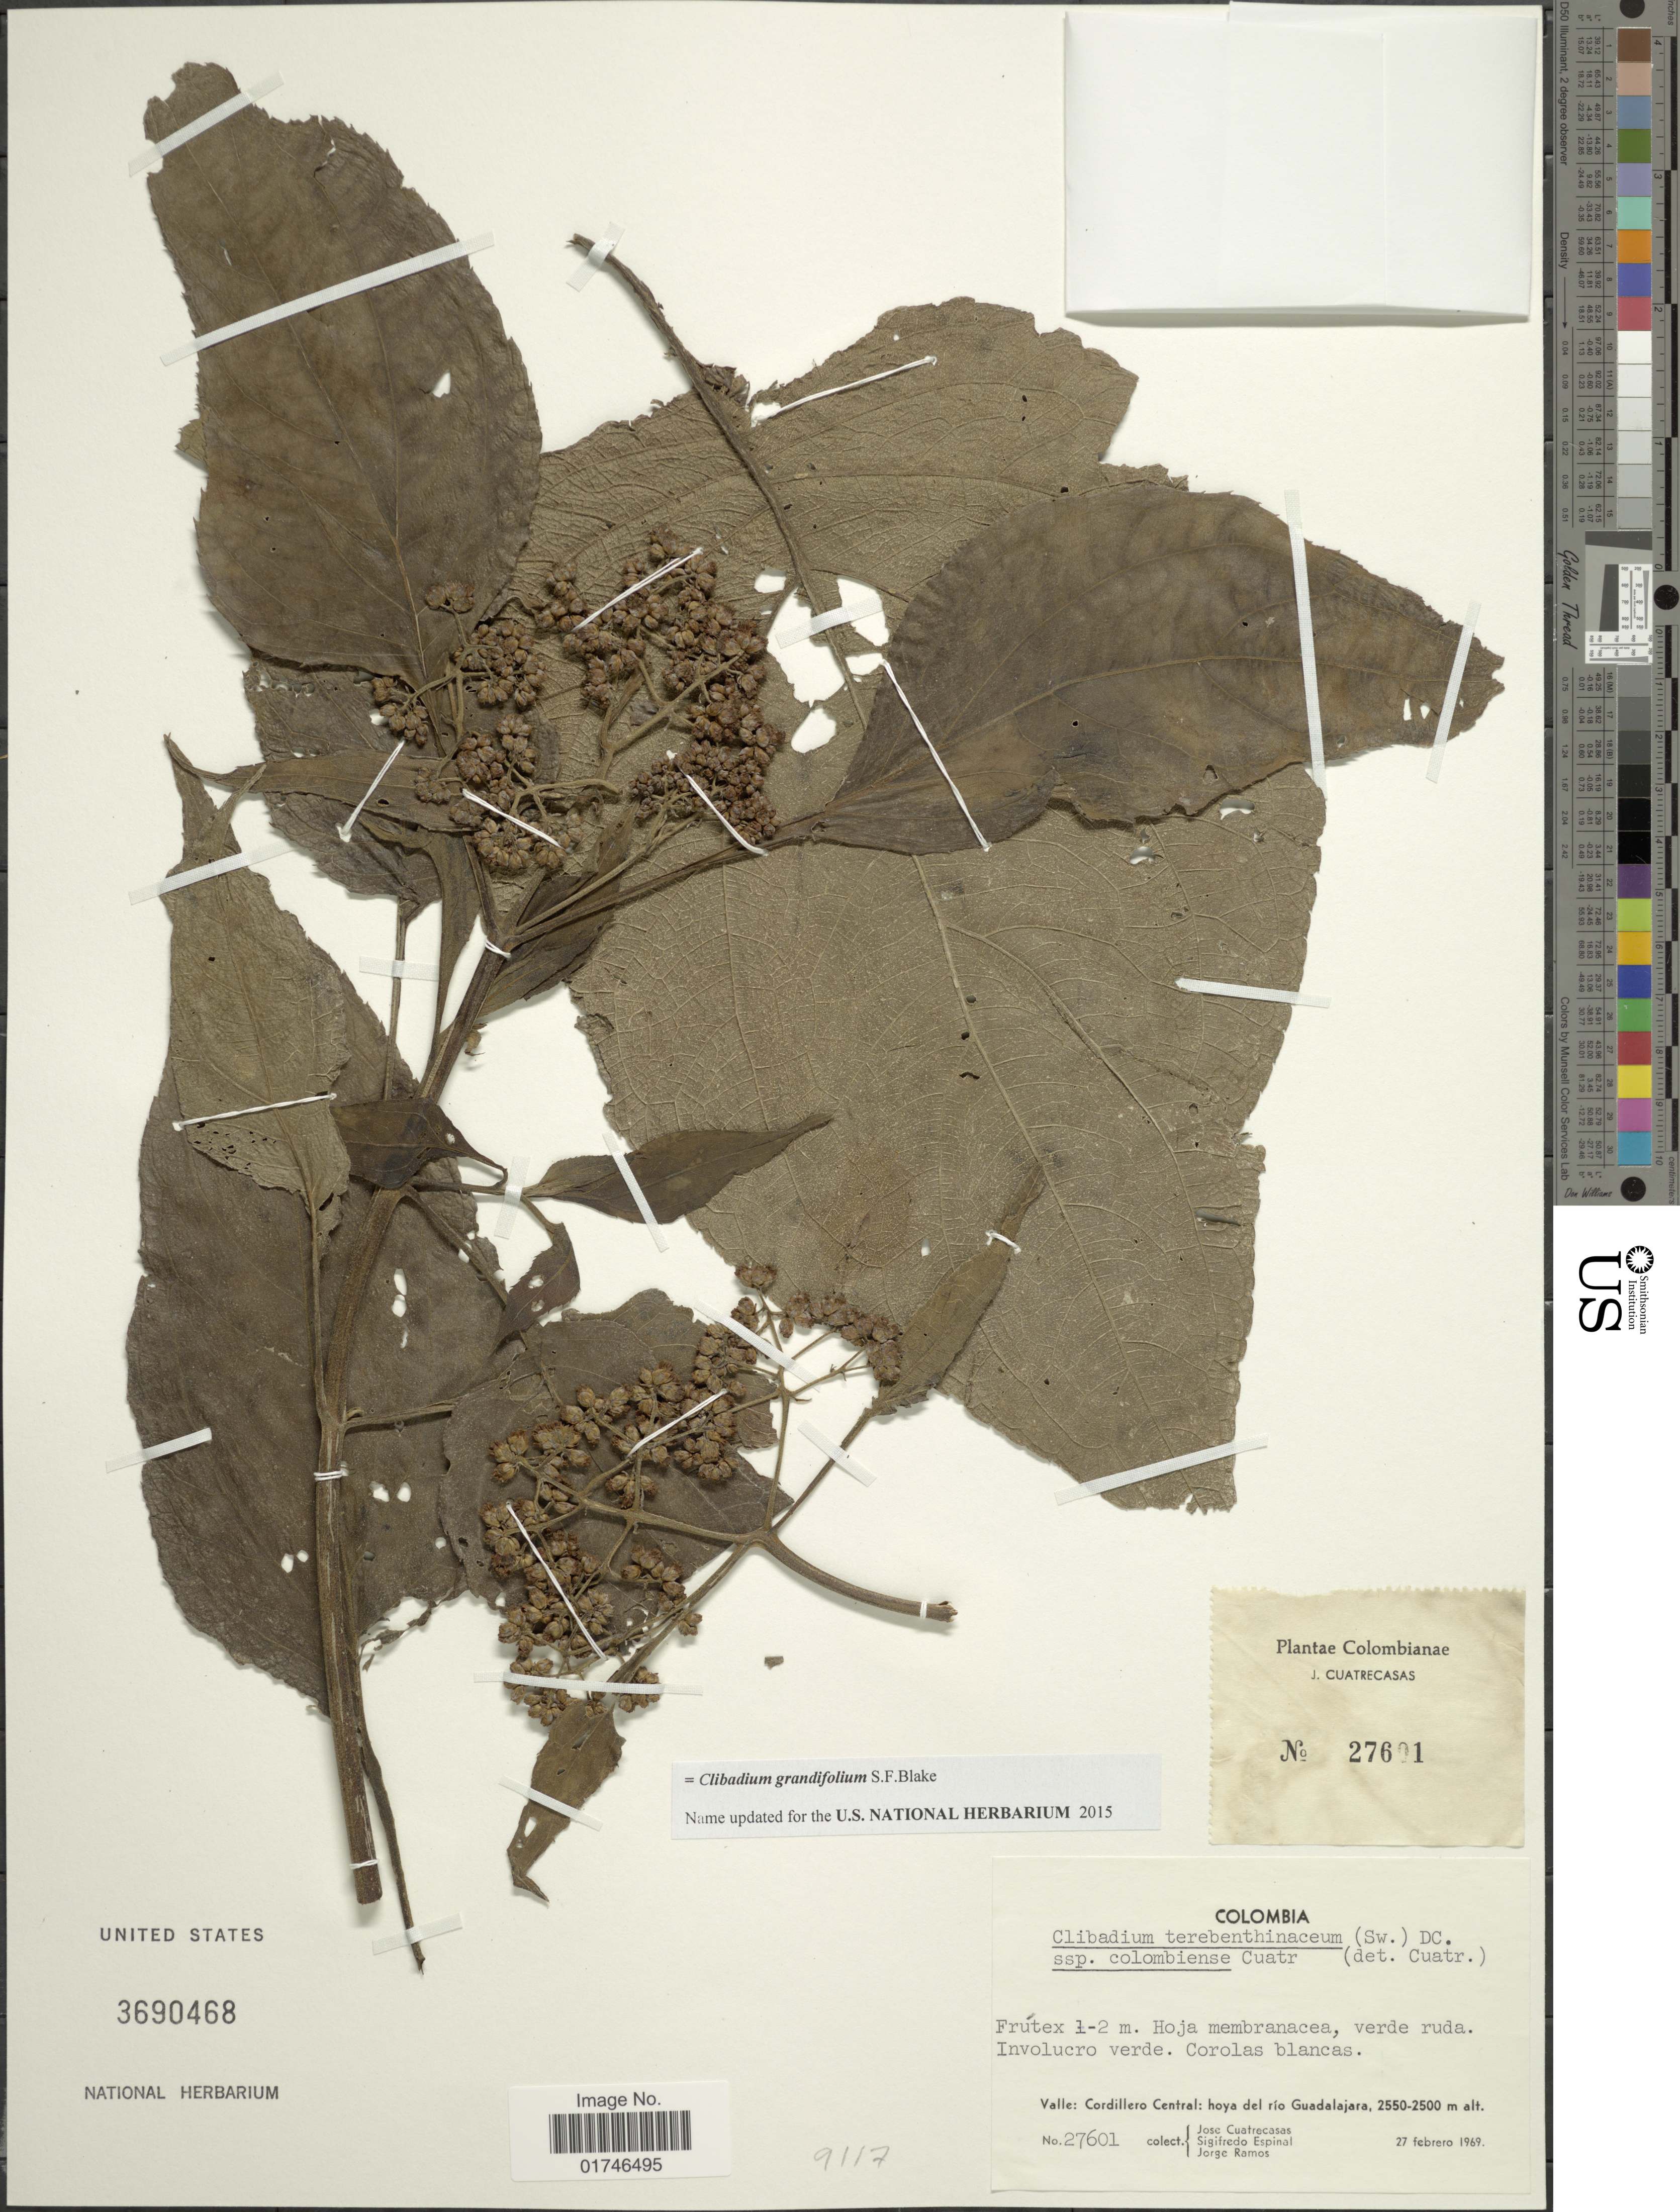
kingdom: Plantae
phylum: Tracheophyta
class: Magnoliopsida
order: Asterales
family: Asteraceae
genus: Clibadium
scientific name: Clibadium grandifolium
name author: S.F. Blake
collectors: J. Cuatrecasas, S. T. Espinal & J. Ramon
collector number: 27601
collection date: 1969-02-27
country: Colombia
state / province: Valle del Cauca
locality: Valle: Cordillera Central; hoya del Guadalajara.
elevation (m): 2500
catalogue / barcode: US 3690468